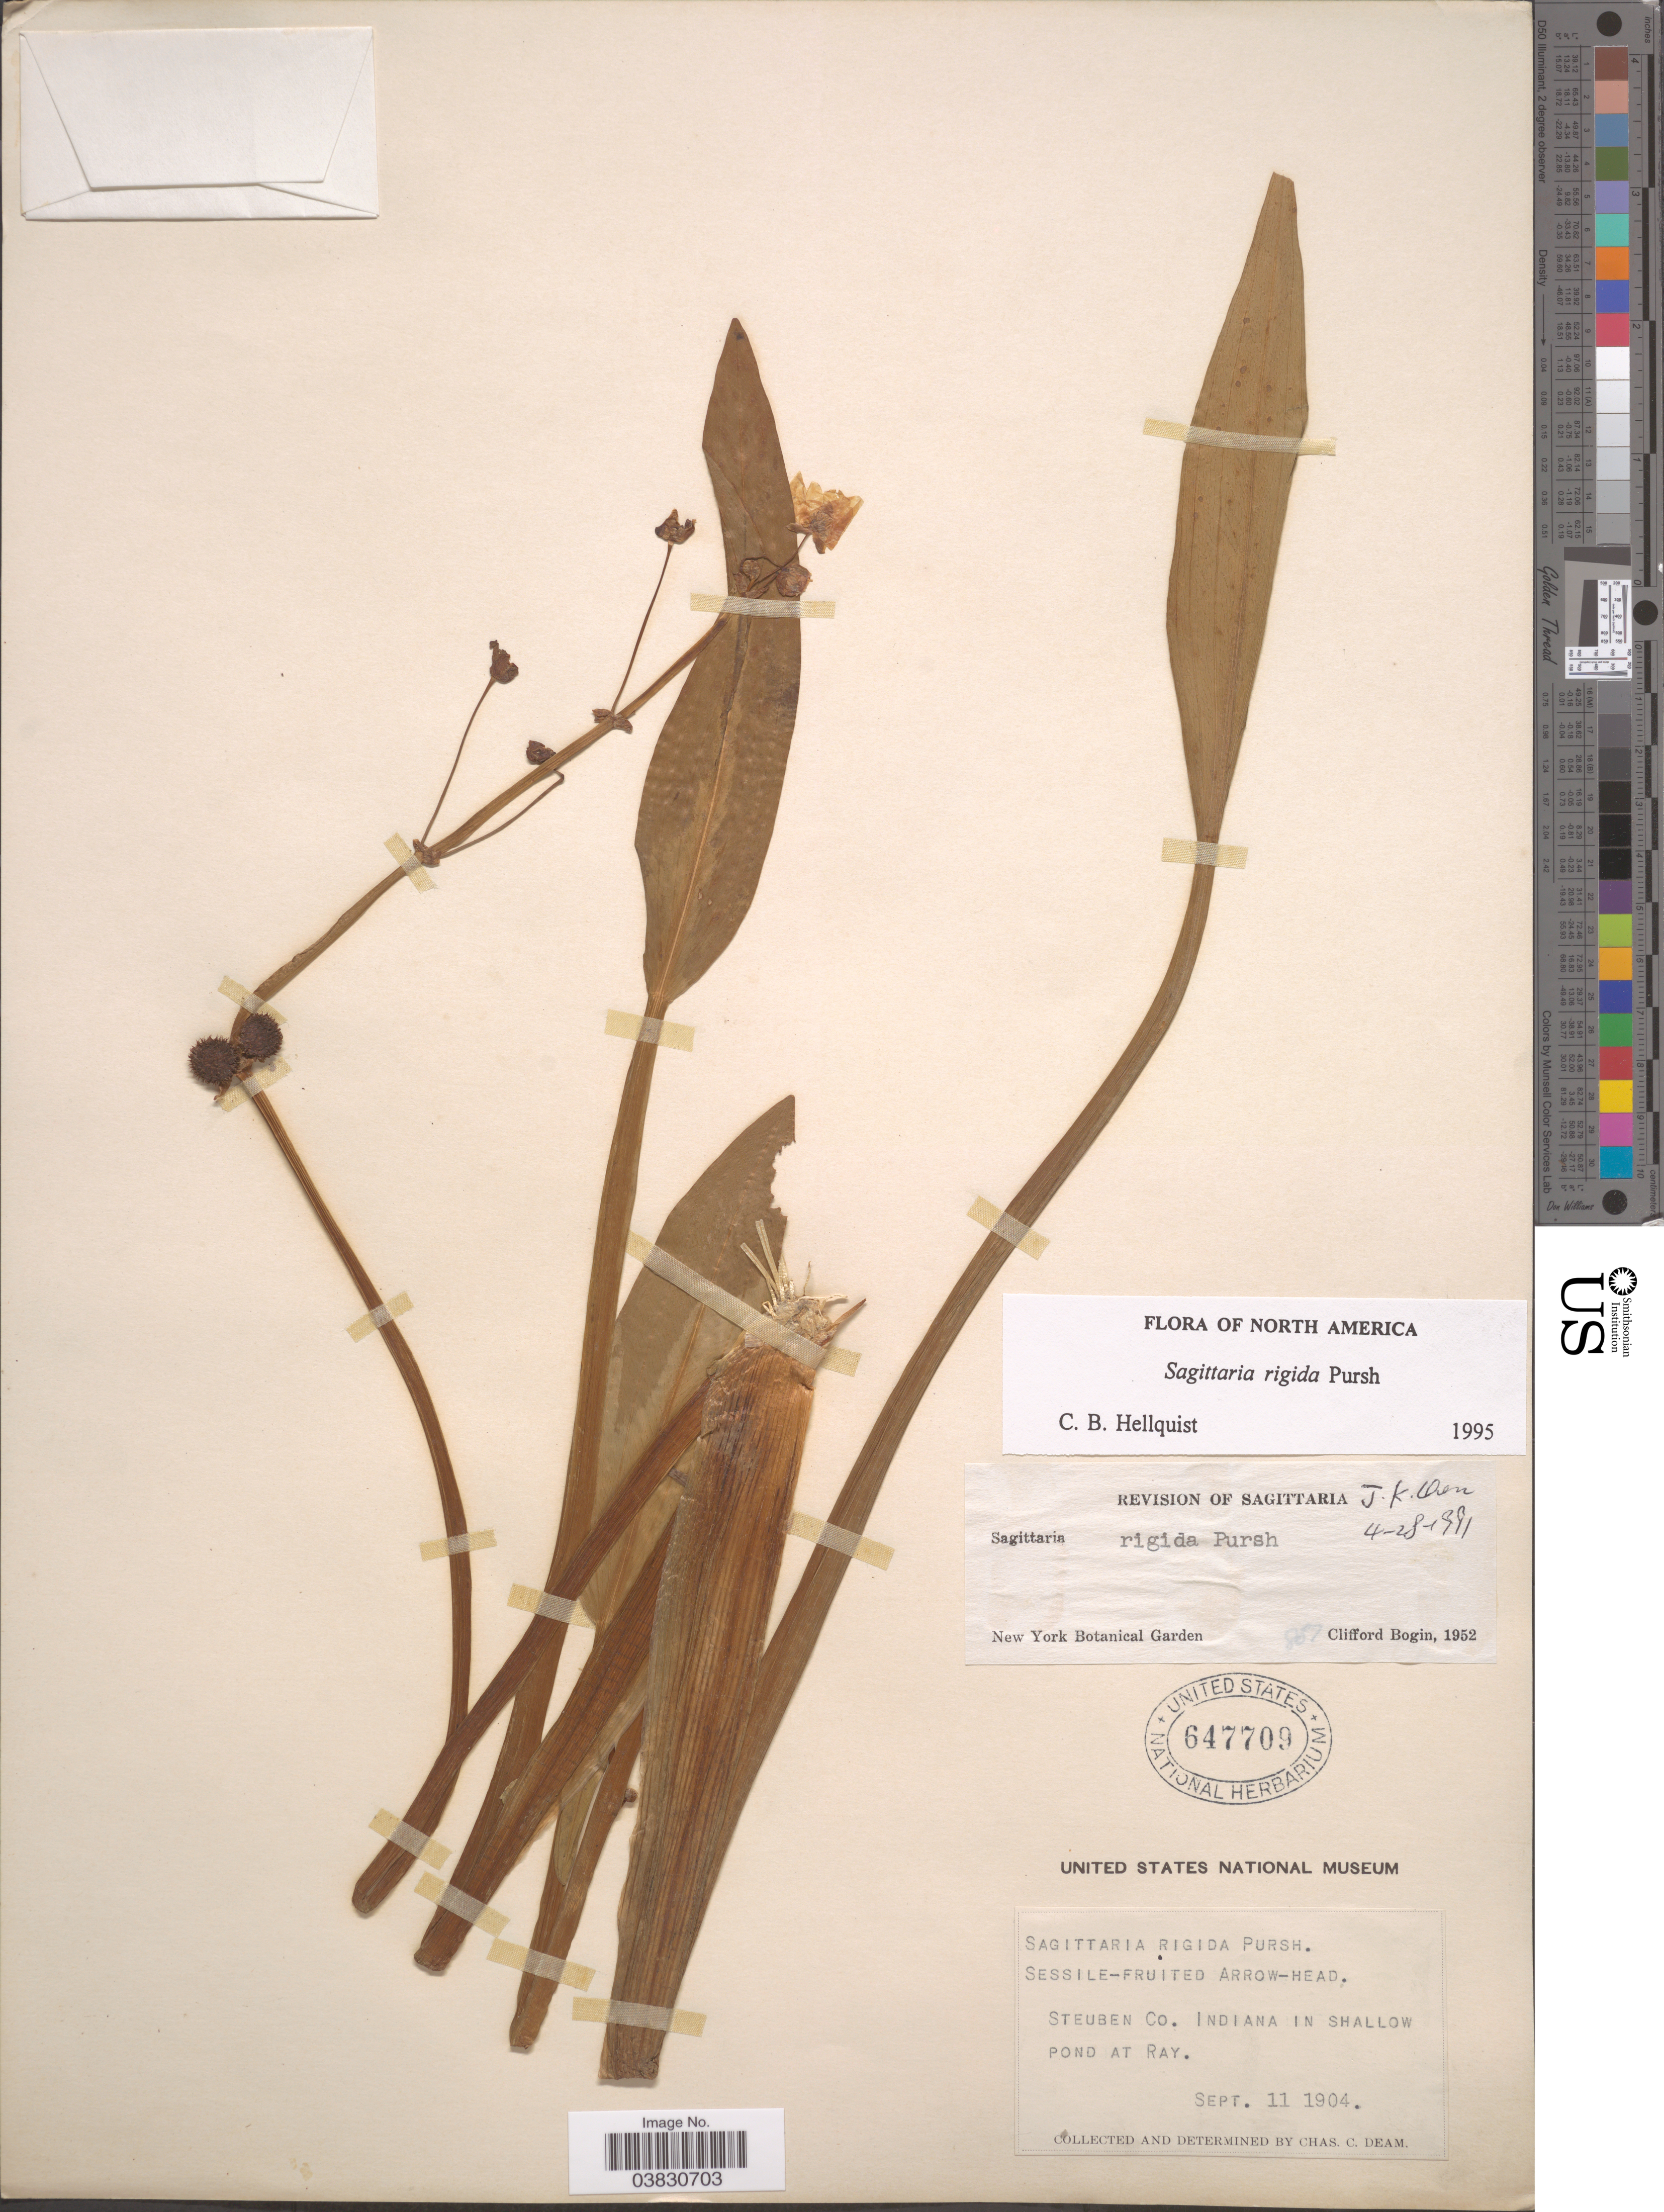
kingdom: Plantae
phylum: Tracheophyta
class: Liliopsida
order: Alismatales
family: Alismataceae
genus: Sagittaria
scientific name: Sagittaria rigida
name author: Pursh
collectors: C. C. Deam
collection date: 1904-09-11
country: United States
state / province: Indiana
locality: Steuben Co. Indiana in shallow pont at Ray.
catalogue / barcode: US 647709